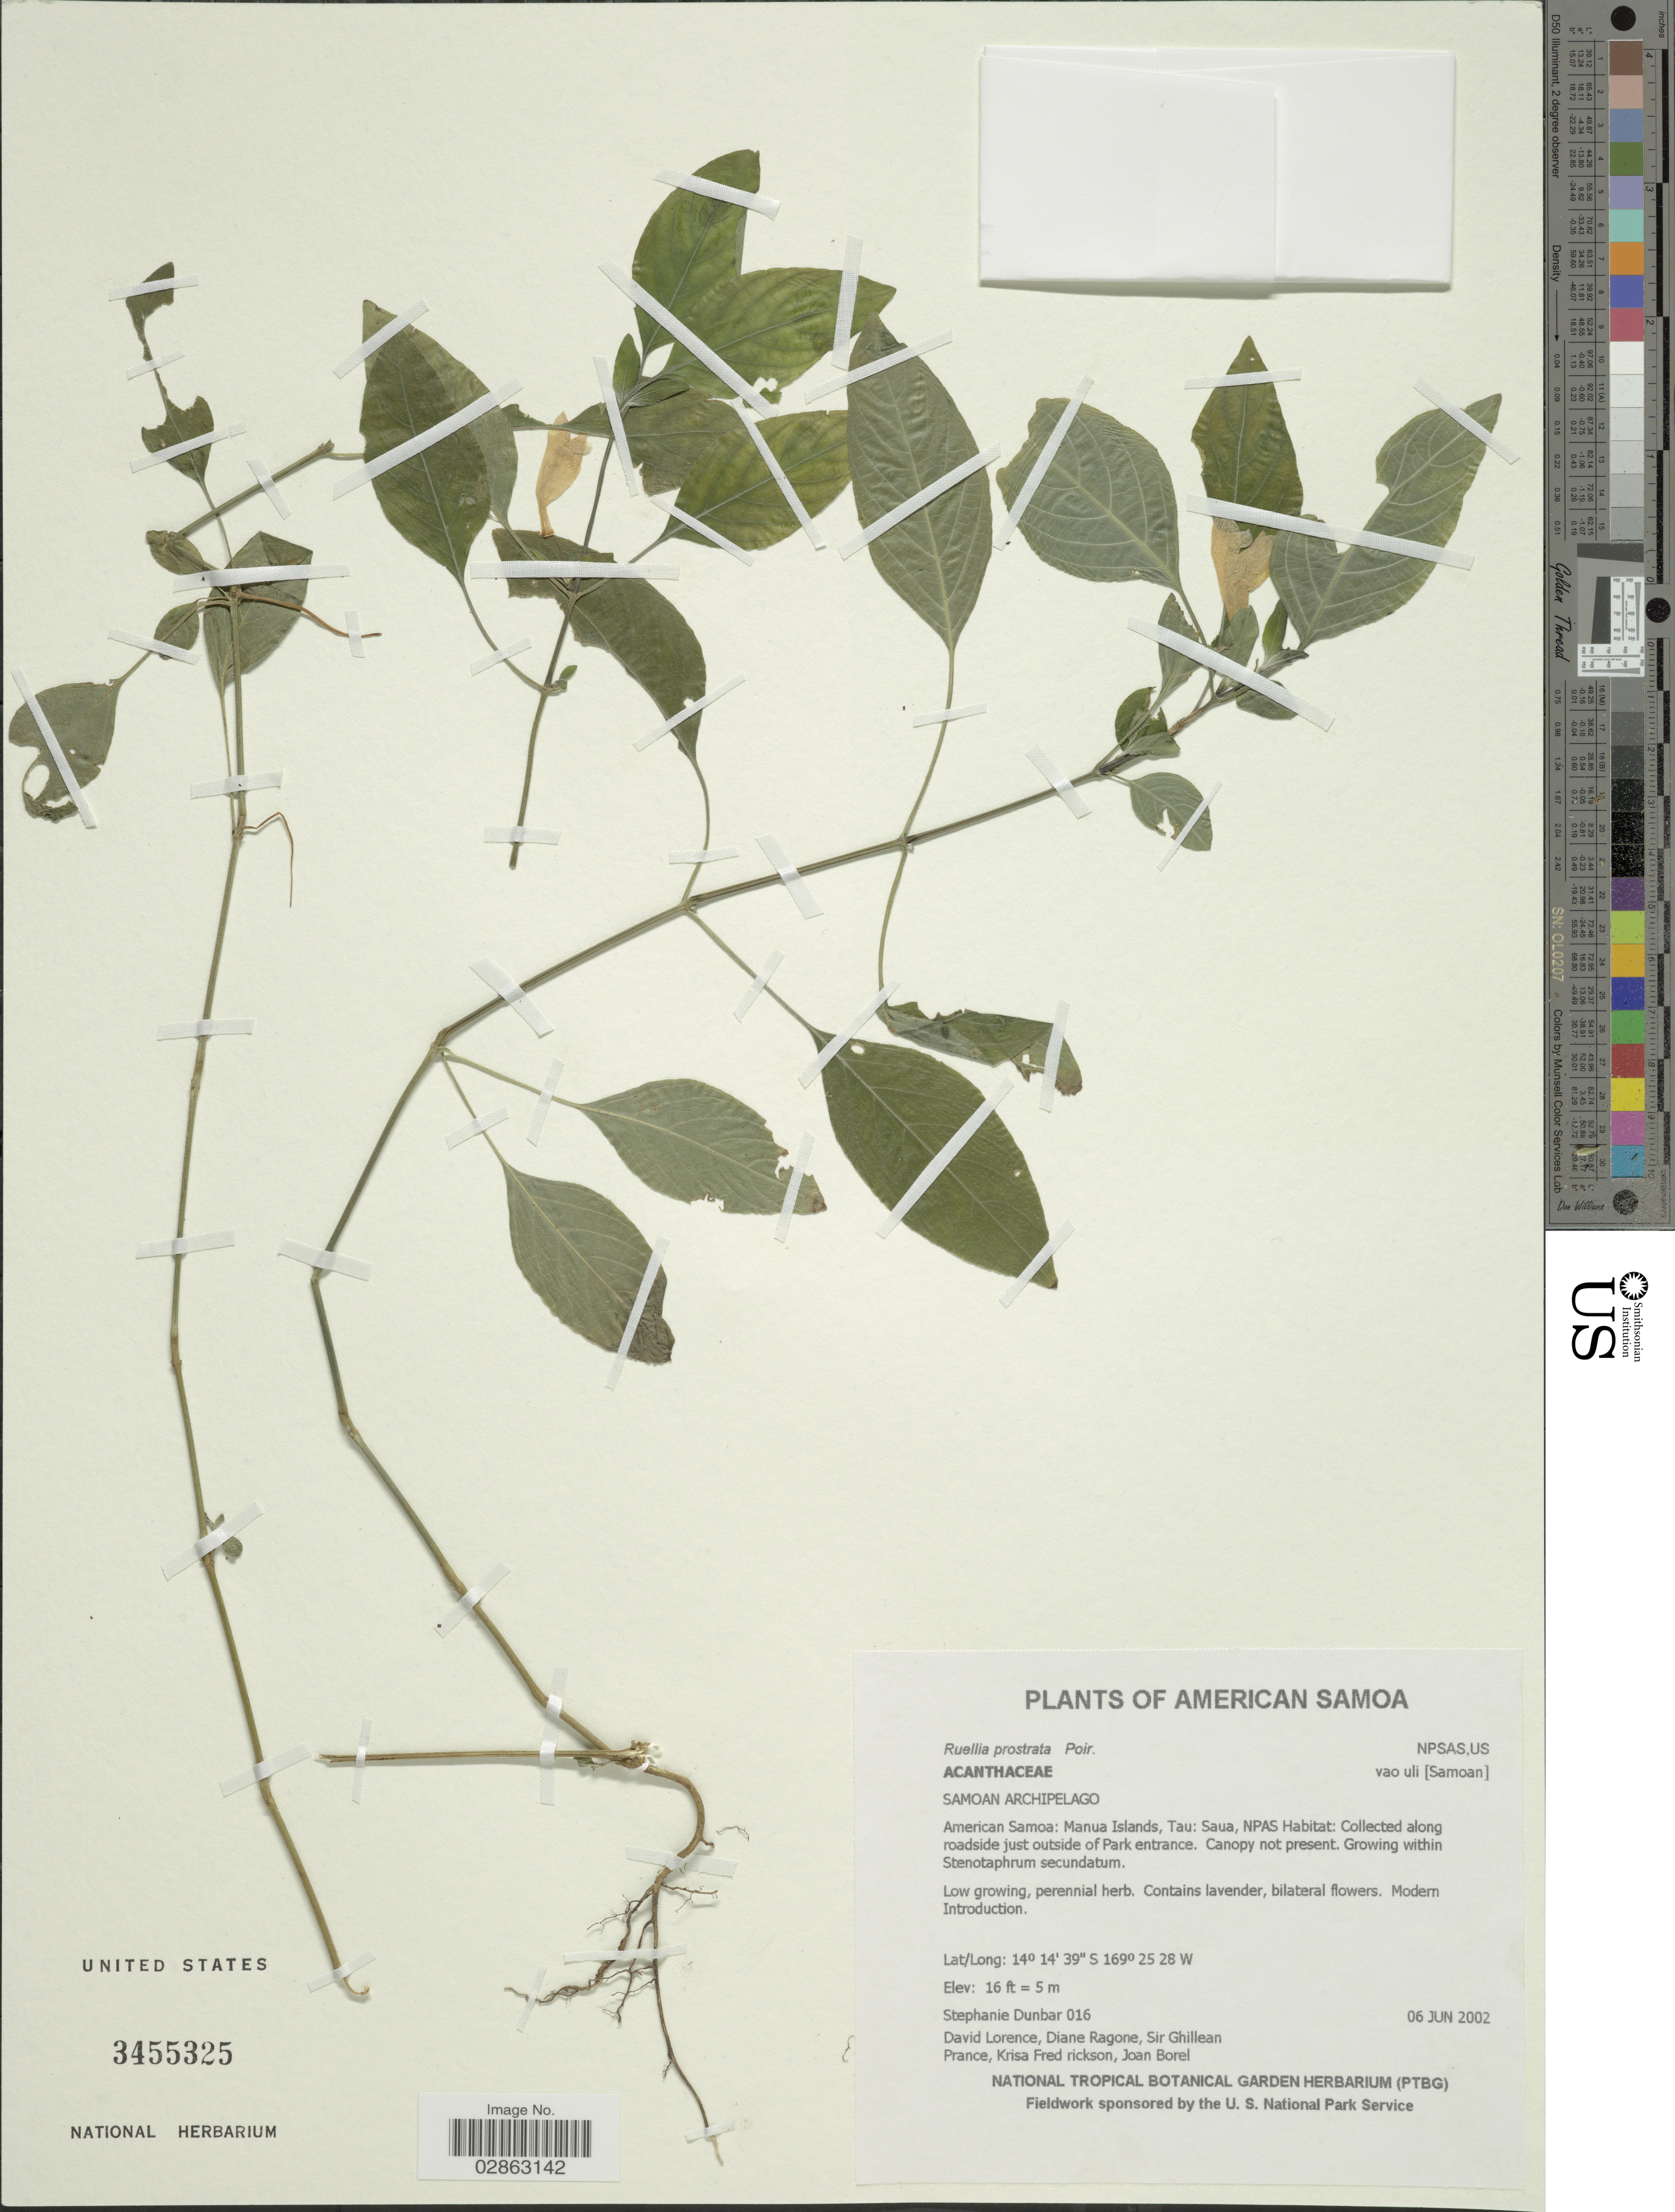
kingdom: Plantae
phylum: Tracheophyta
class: Magnoliopsida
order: Lamiales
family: Acanthaceae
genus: Ruellia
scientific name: Ruellia prostrata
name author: Poir.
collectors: S. Dunbar, D. Lorence, D. Ragone, G. T. Prance & et al.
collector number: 016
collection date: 2002-06-06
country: American Samoa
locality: Manua Islands, Tau: Saua, NPAS. Along roadside just outside of Park entrance.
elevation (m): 5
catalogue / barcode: US 3455325